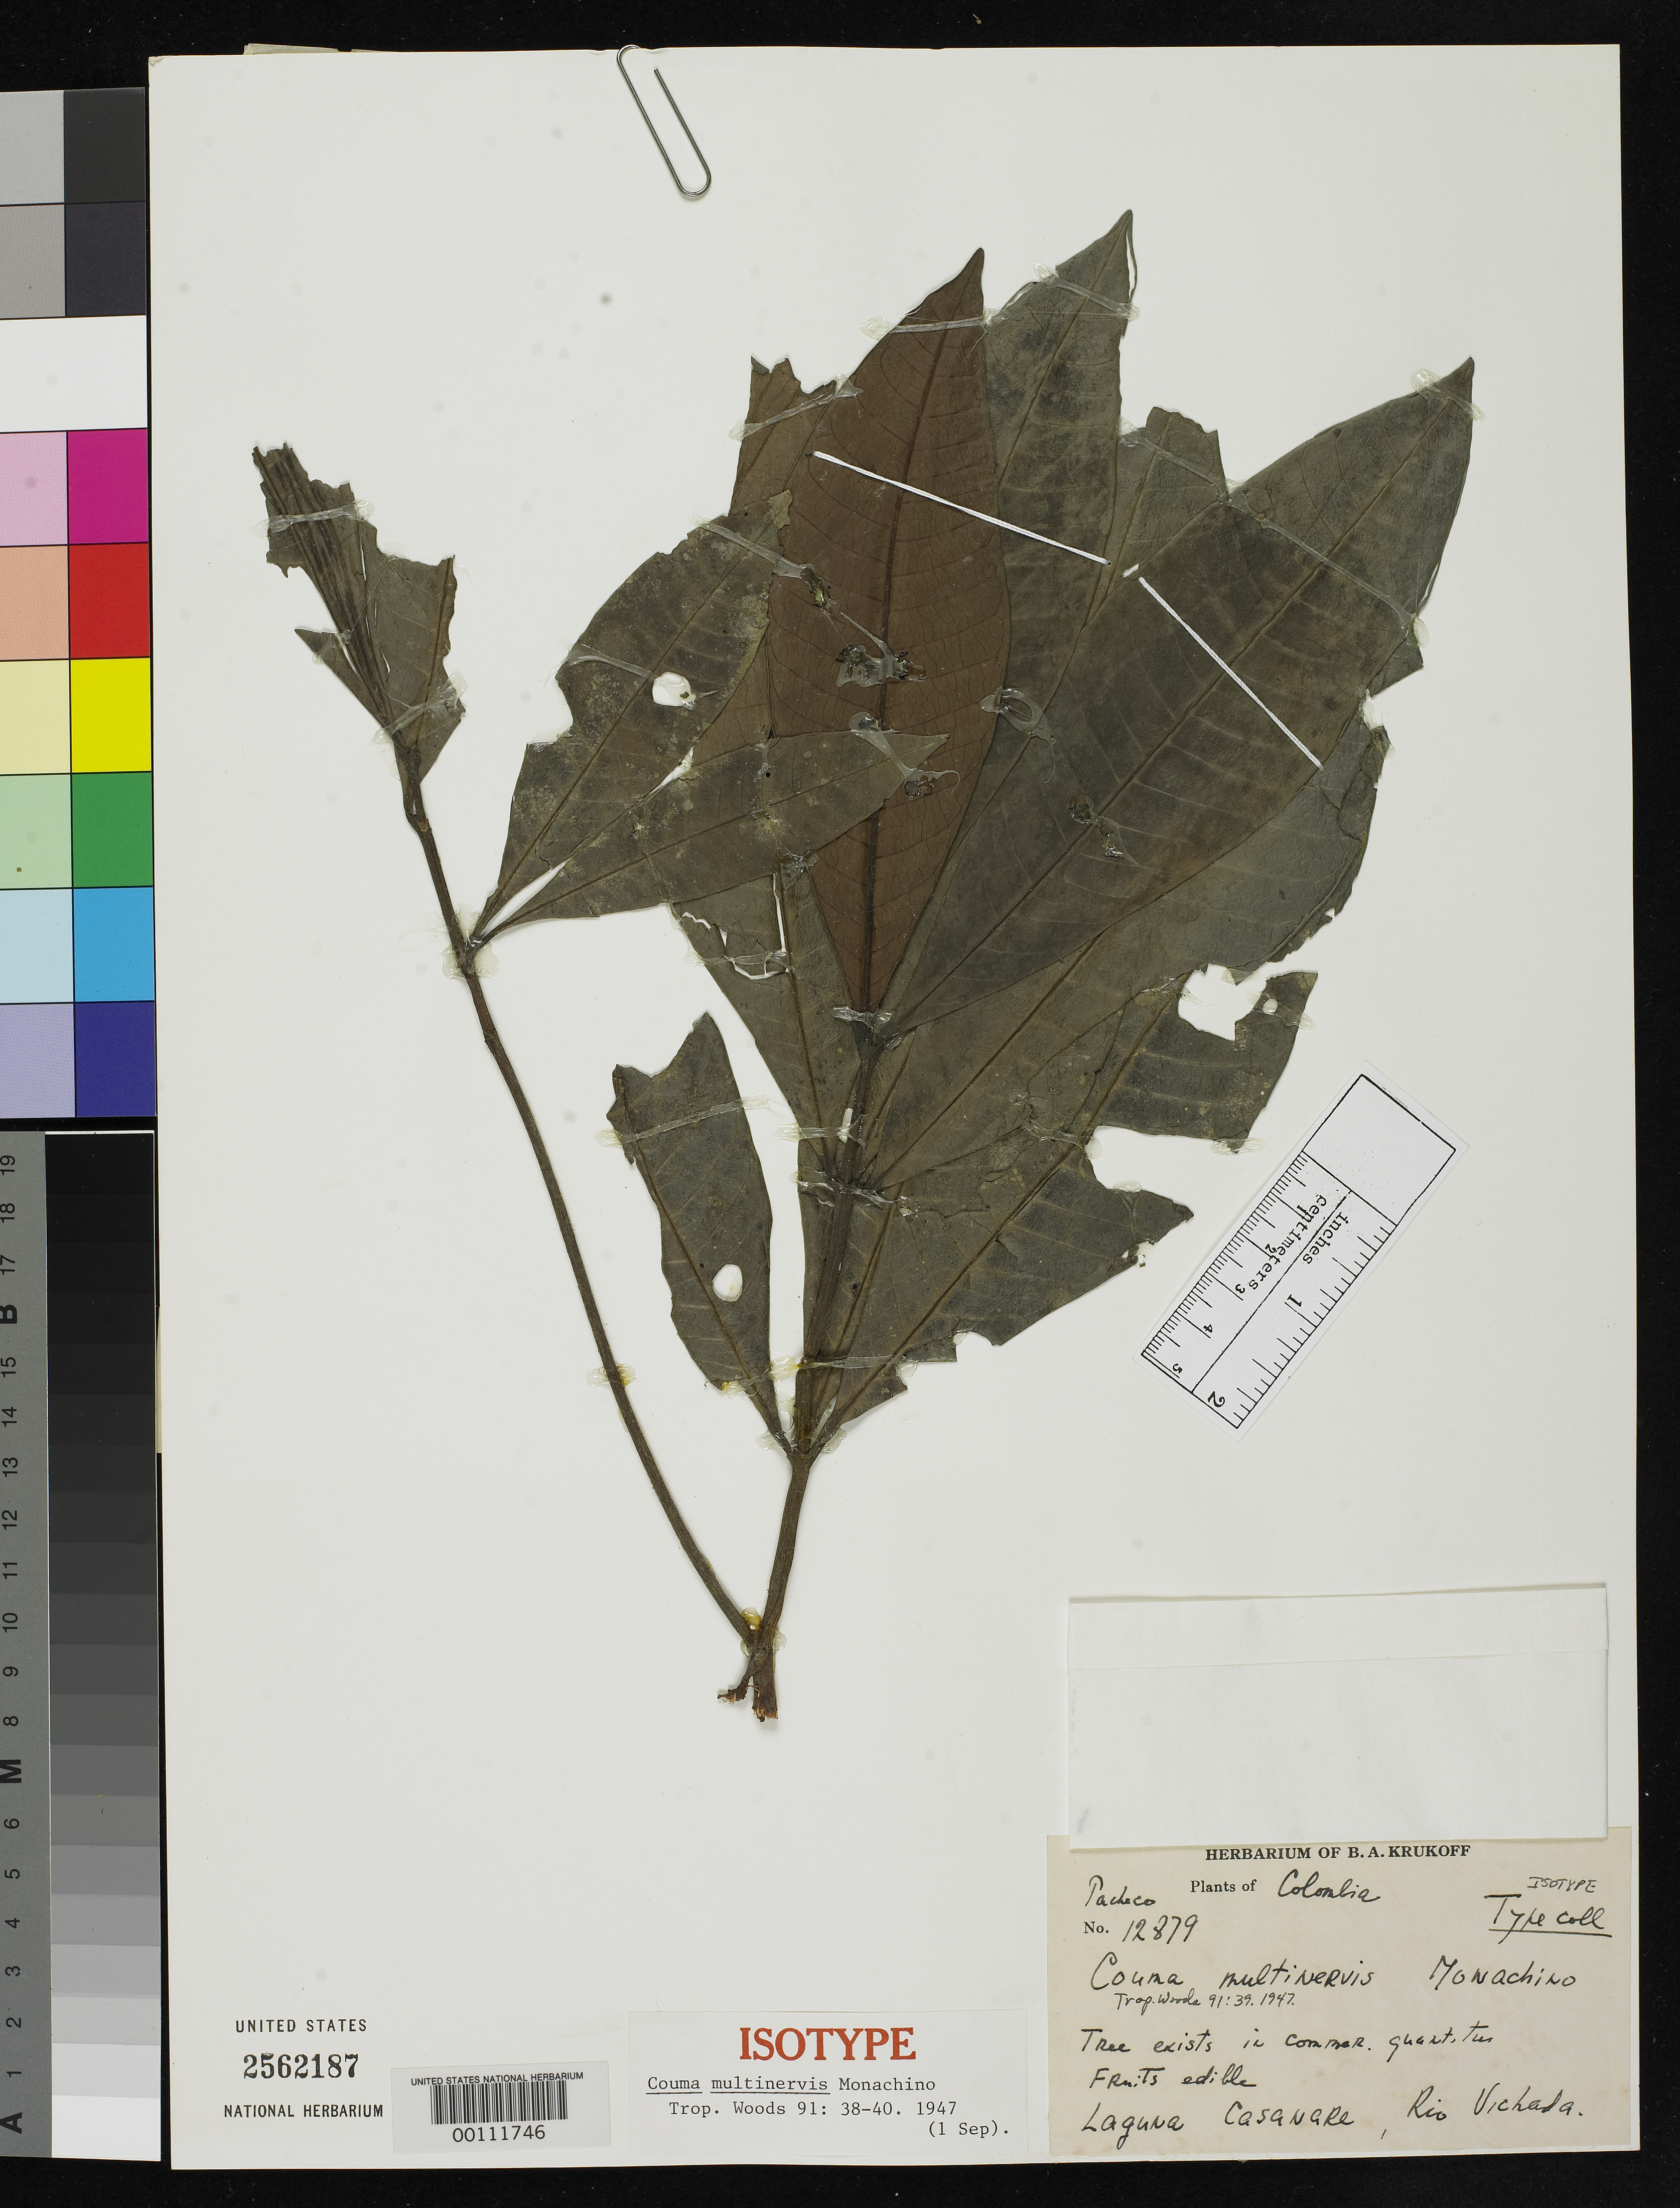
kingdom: Plantae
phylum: Tracheophyta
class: Magnoliopsida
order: Gentianales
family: Apocynaceae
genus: Couma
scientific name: Couma multinervis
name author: Monach.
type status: Isotype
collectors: E. Pacheca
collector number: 12879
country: Colombia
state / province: Meta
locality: Laguna Casanare, Rio Vichada.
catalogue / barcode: US 2562187